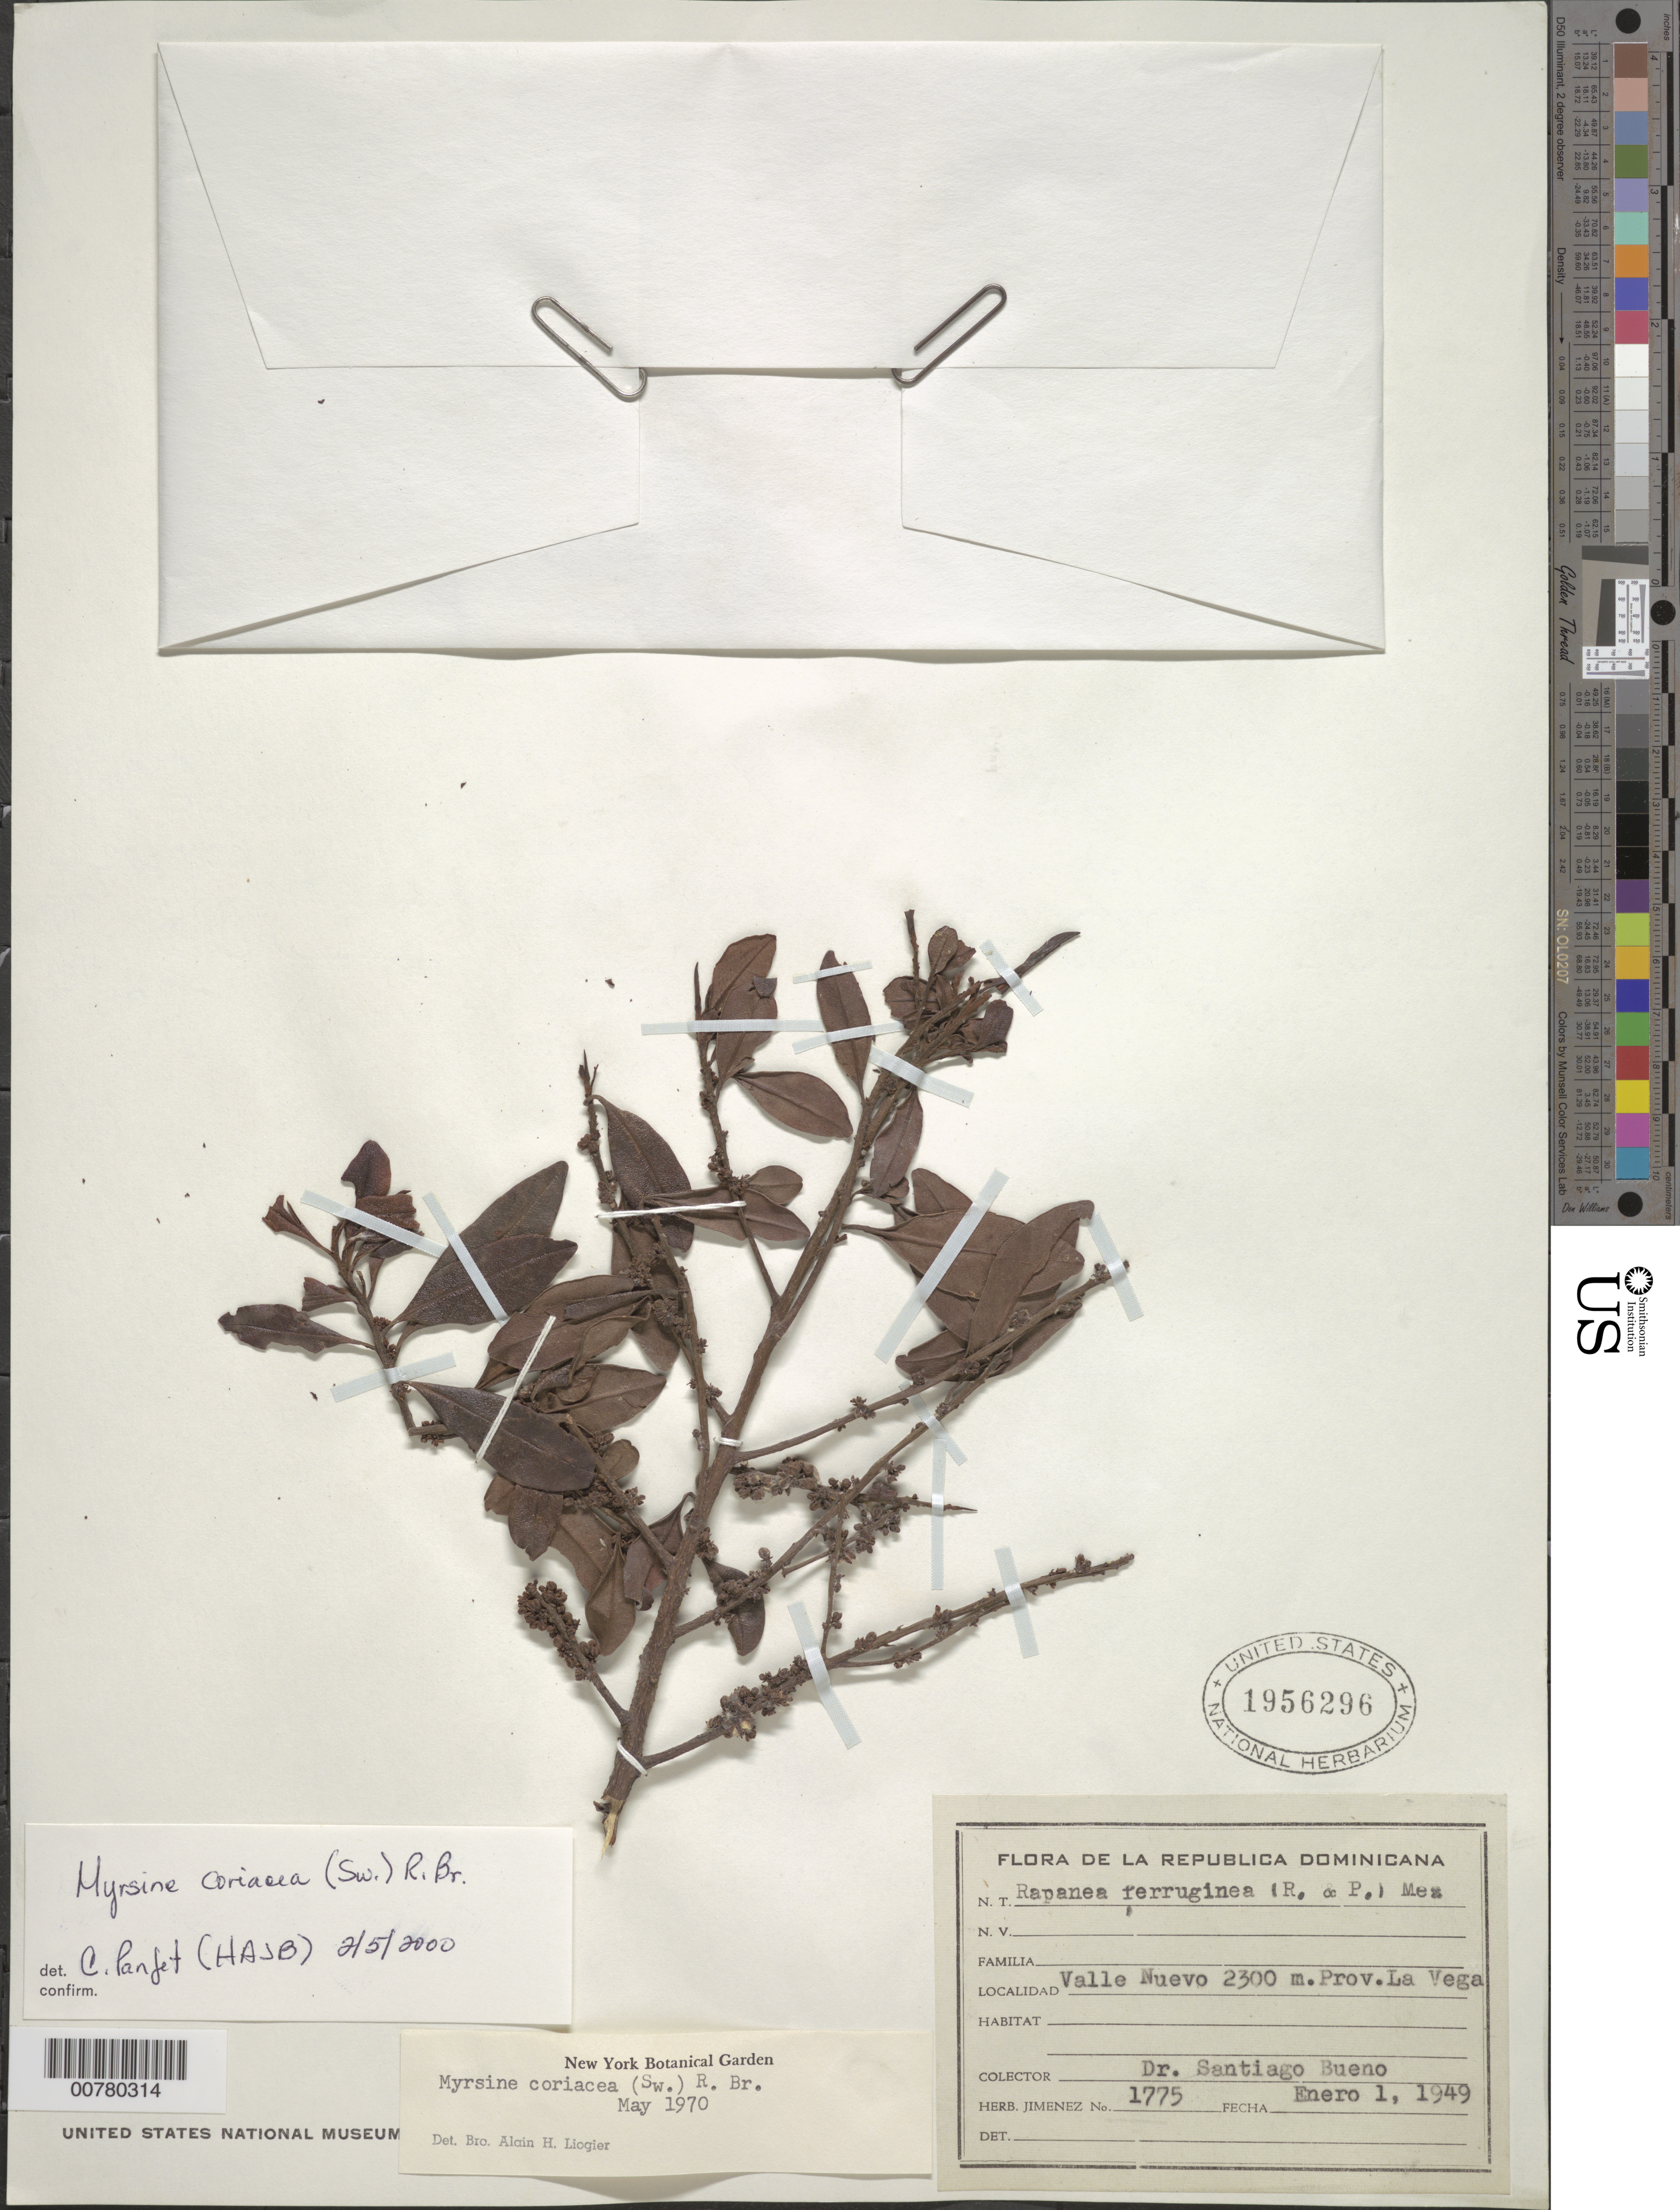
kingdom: Plantae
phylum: Tracheophyta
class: Magnoliopsida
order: Ericales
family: Primulaceae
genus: Myrsine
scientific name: Myrsine coriacea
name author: (Sw.) R. Br. ex Roem. & Schult.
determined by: Panfet, C.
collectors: S. Bueno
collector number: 1775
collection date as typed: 01 Jan 1949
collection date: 1949-01-01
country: Dominican Republic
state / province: La Vega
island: Hispaniola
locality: Valle Nuevo.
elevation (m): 2300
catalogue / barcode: US 1956296